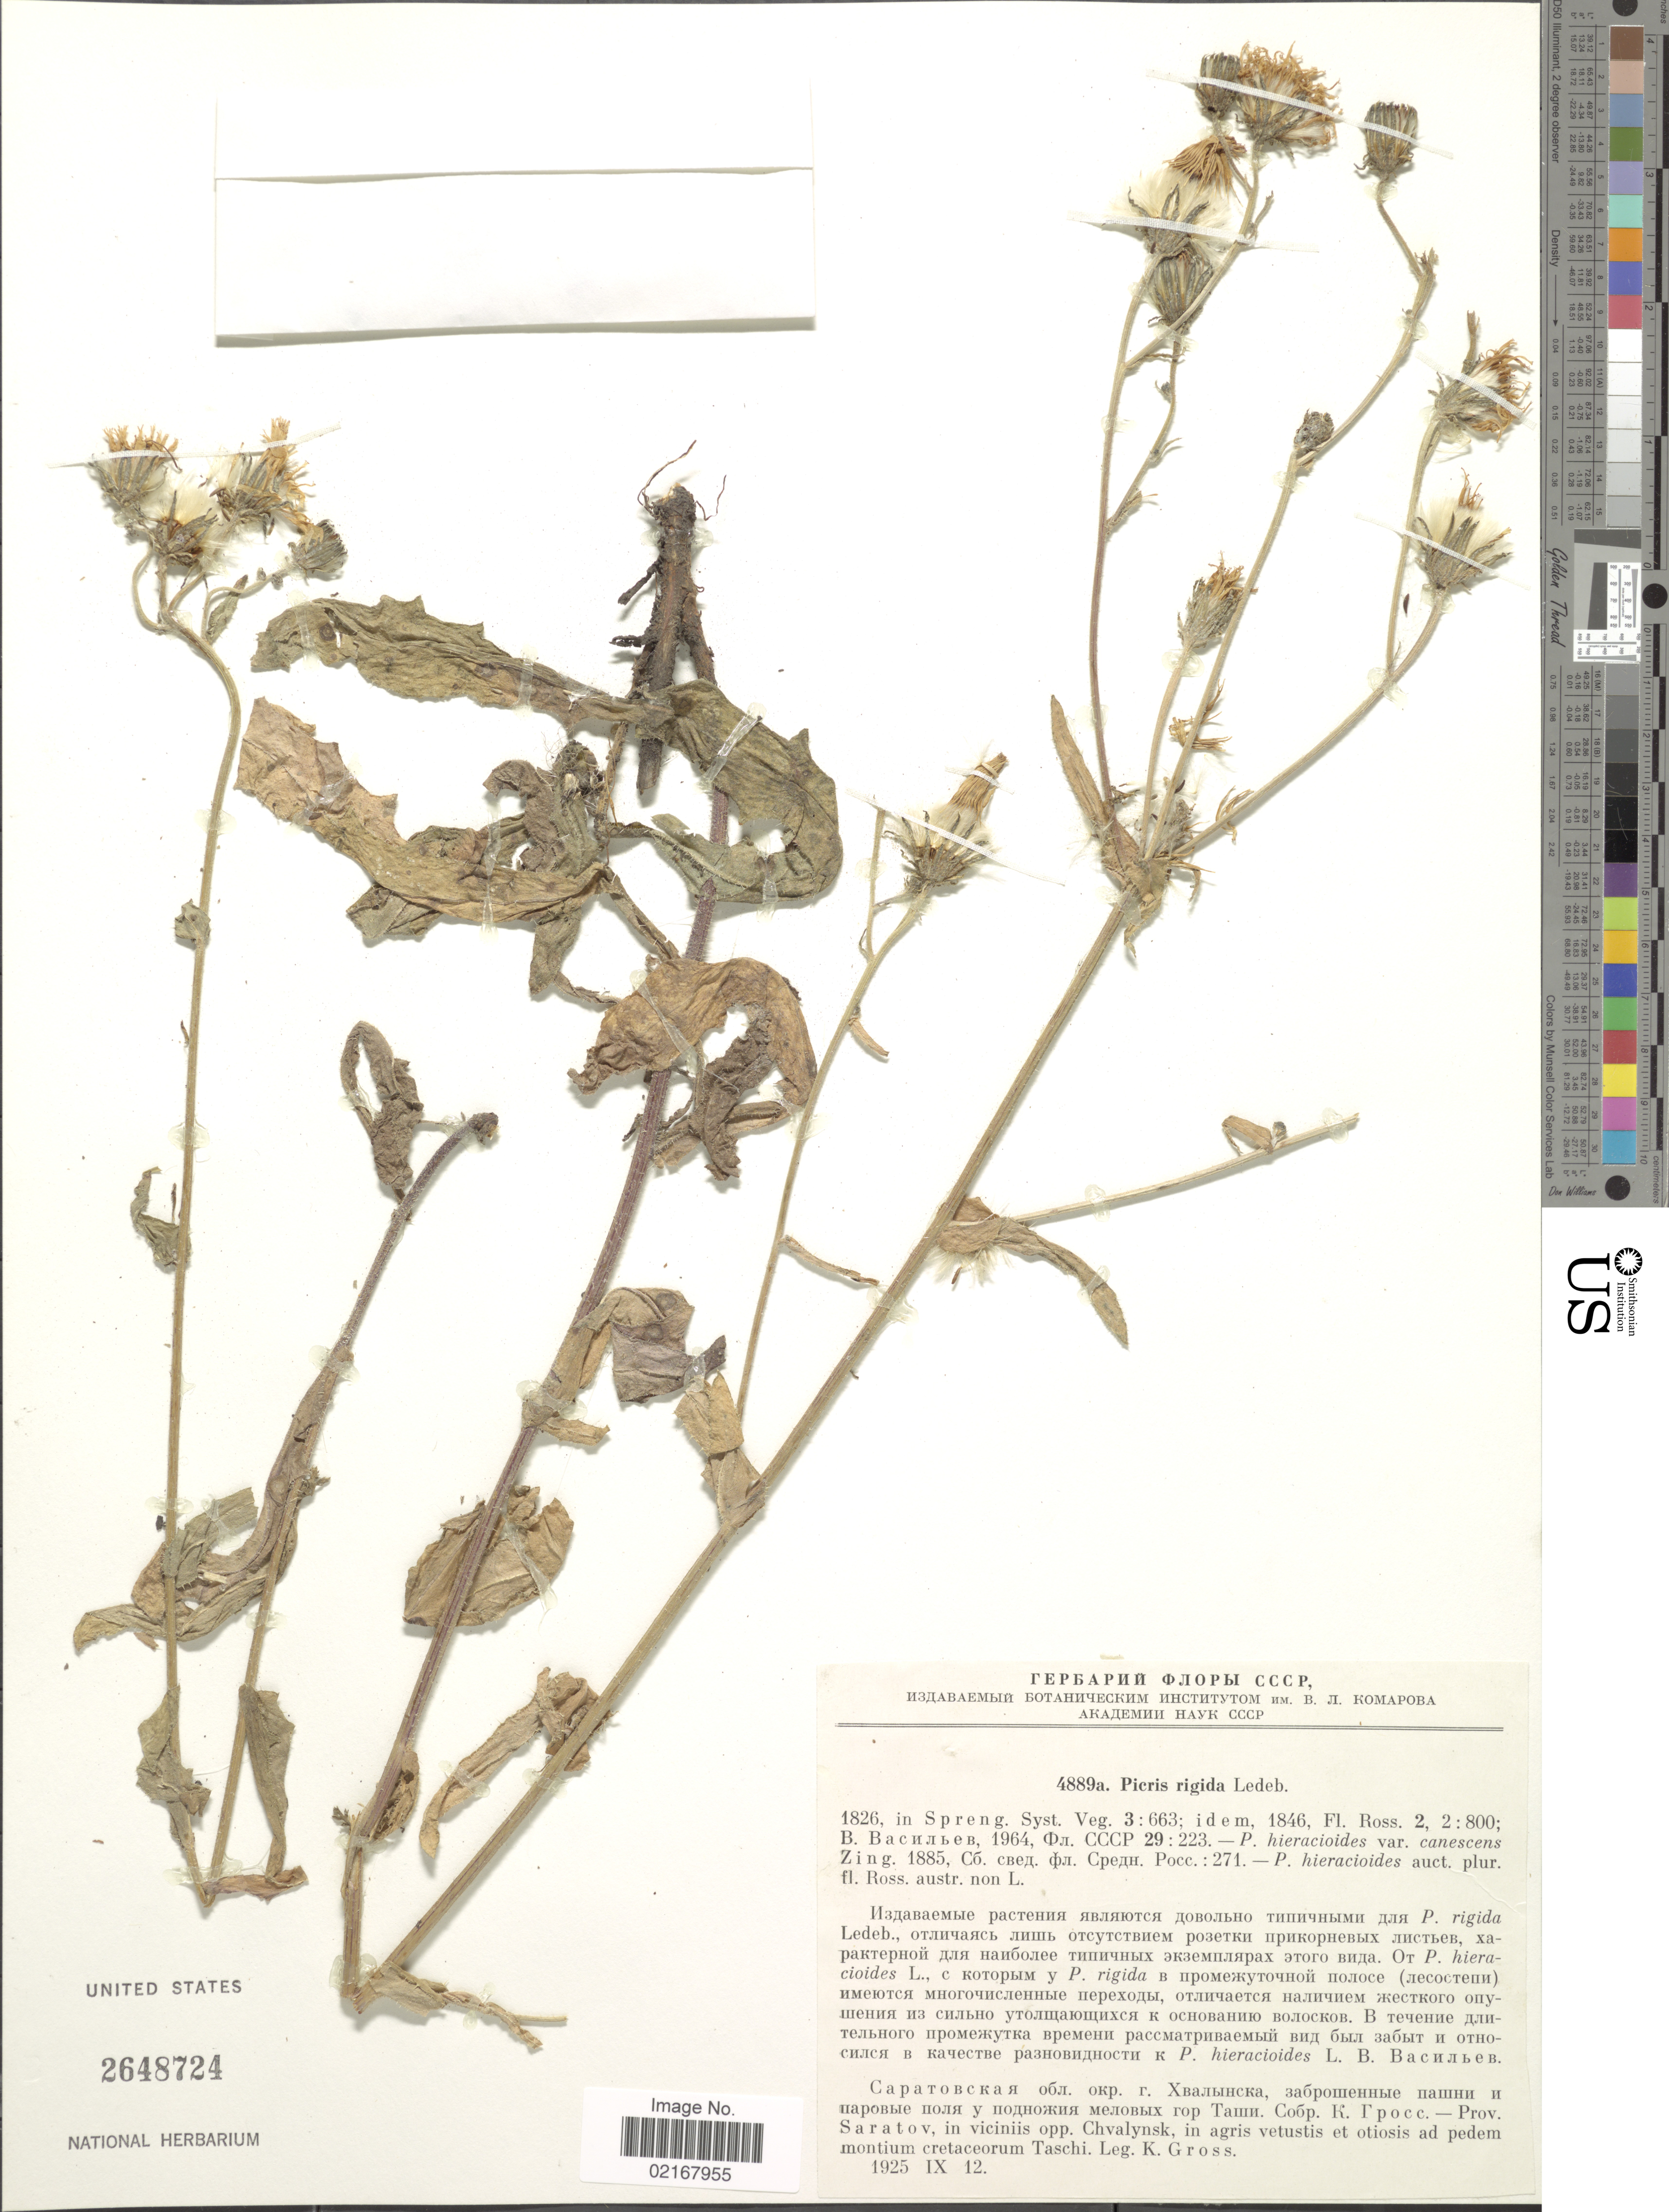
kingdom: Plantae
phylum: Tracheophyta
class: Magnoliopsida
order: Asterales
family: Asteraceae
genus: Picris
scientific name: Picris hieracioides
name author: L.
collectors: K. Gross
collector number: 4889a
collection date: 1925-09-12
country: Russian Federation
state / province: Saratov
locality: Viciniis opp. Chvalynsk, montium cretaceorum Taschi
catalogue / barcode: US 2648724